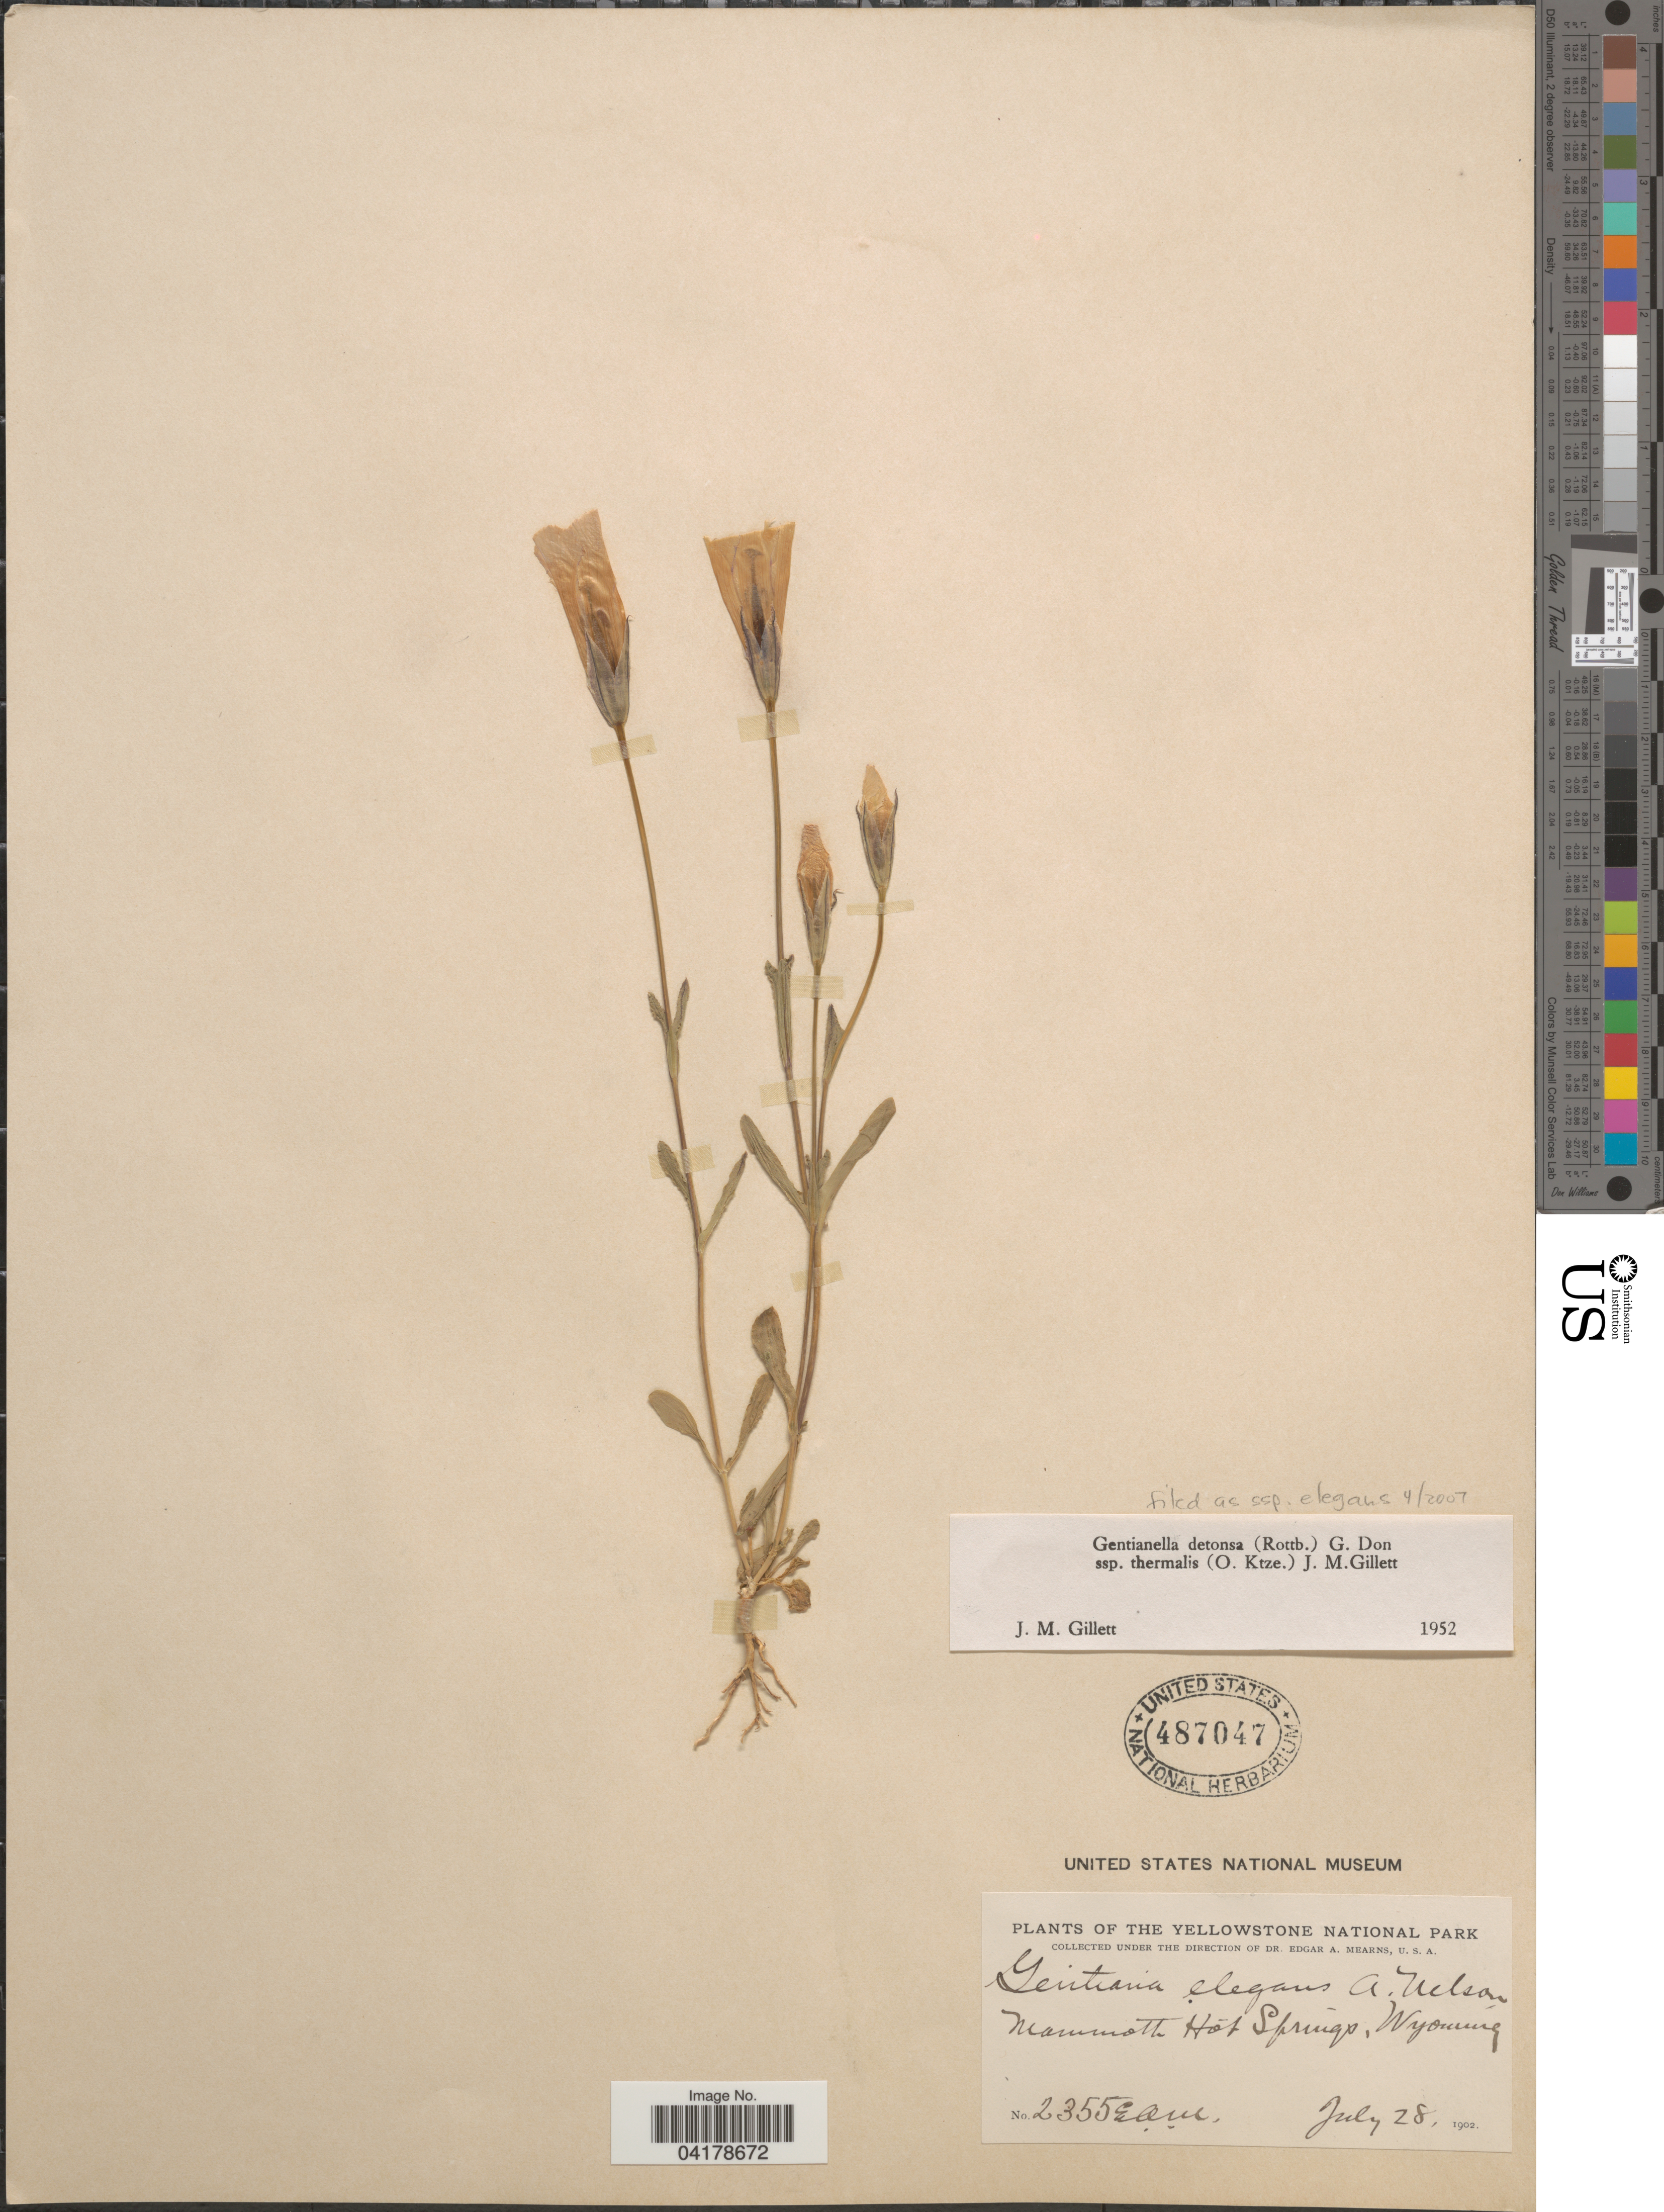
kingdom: Plantae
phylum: Tracheophyta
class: Magnoliopsida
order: Gentianales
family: Gentianaceae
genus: Gentianella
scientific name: Gentianella detonsa subsp. thermalis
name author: (Kuntze) J.M. Gillett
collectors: E. A. Mearns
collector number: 2355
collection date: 1902-07-28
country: United States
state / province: Wyoming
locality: The Yellowstone National Park. Mammoth Hot Springs.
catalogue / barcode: US 487047